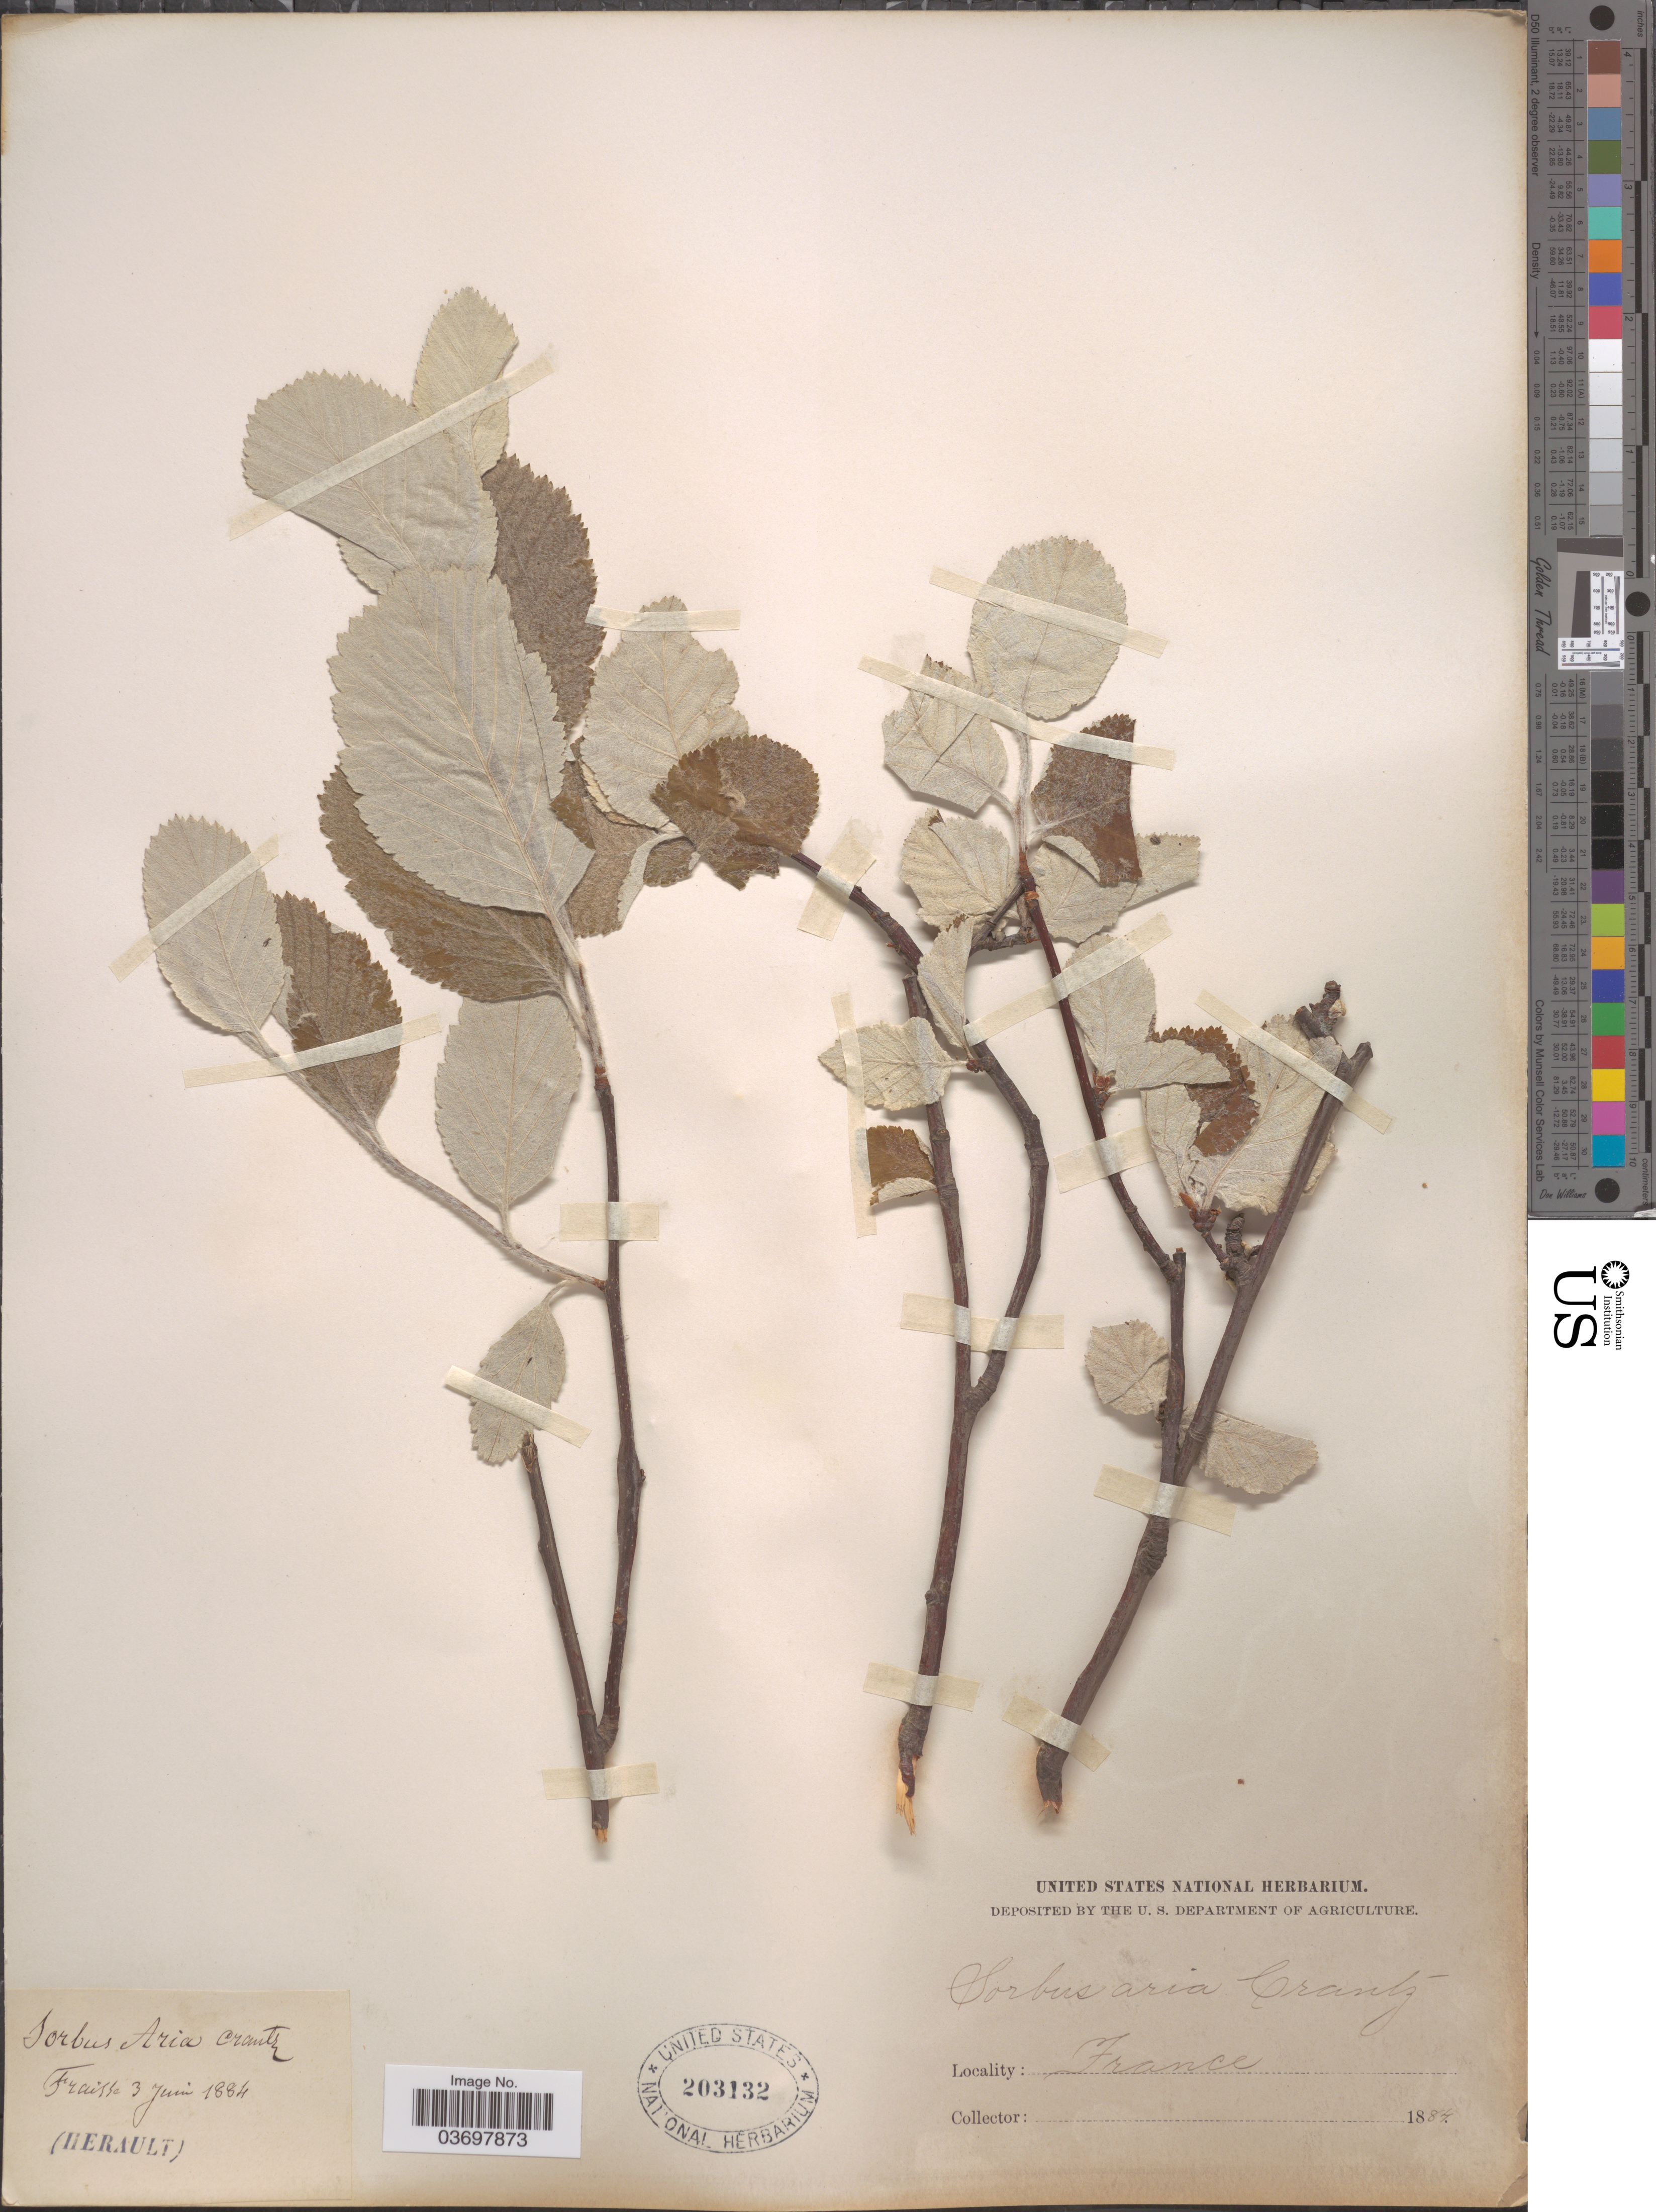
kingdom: Plantae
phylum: Tracheophyta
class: Magnoliopsida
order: Rosales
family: Rosaceae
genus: Sorbus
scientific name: Sorbus aria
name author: (L.) Crantz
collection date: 1884-06-03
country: France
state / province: Occitanie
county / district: Hérault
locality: Fraisse. (Herault).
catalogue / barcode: US 203132